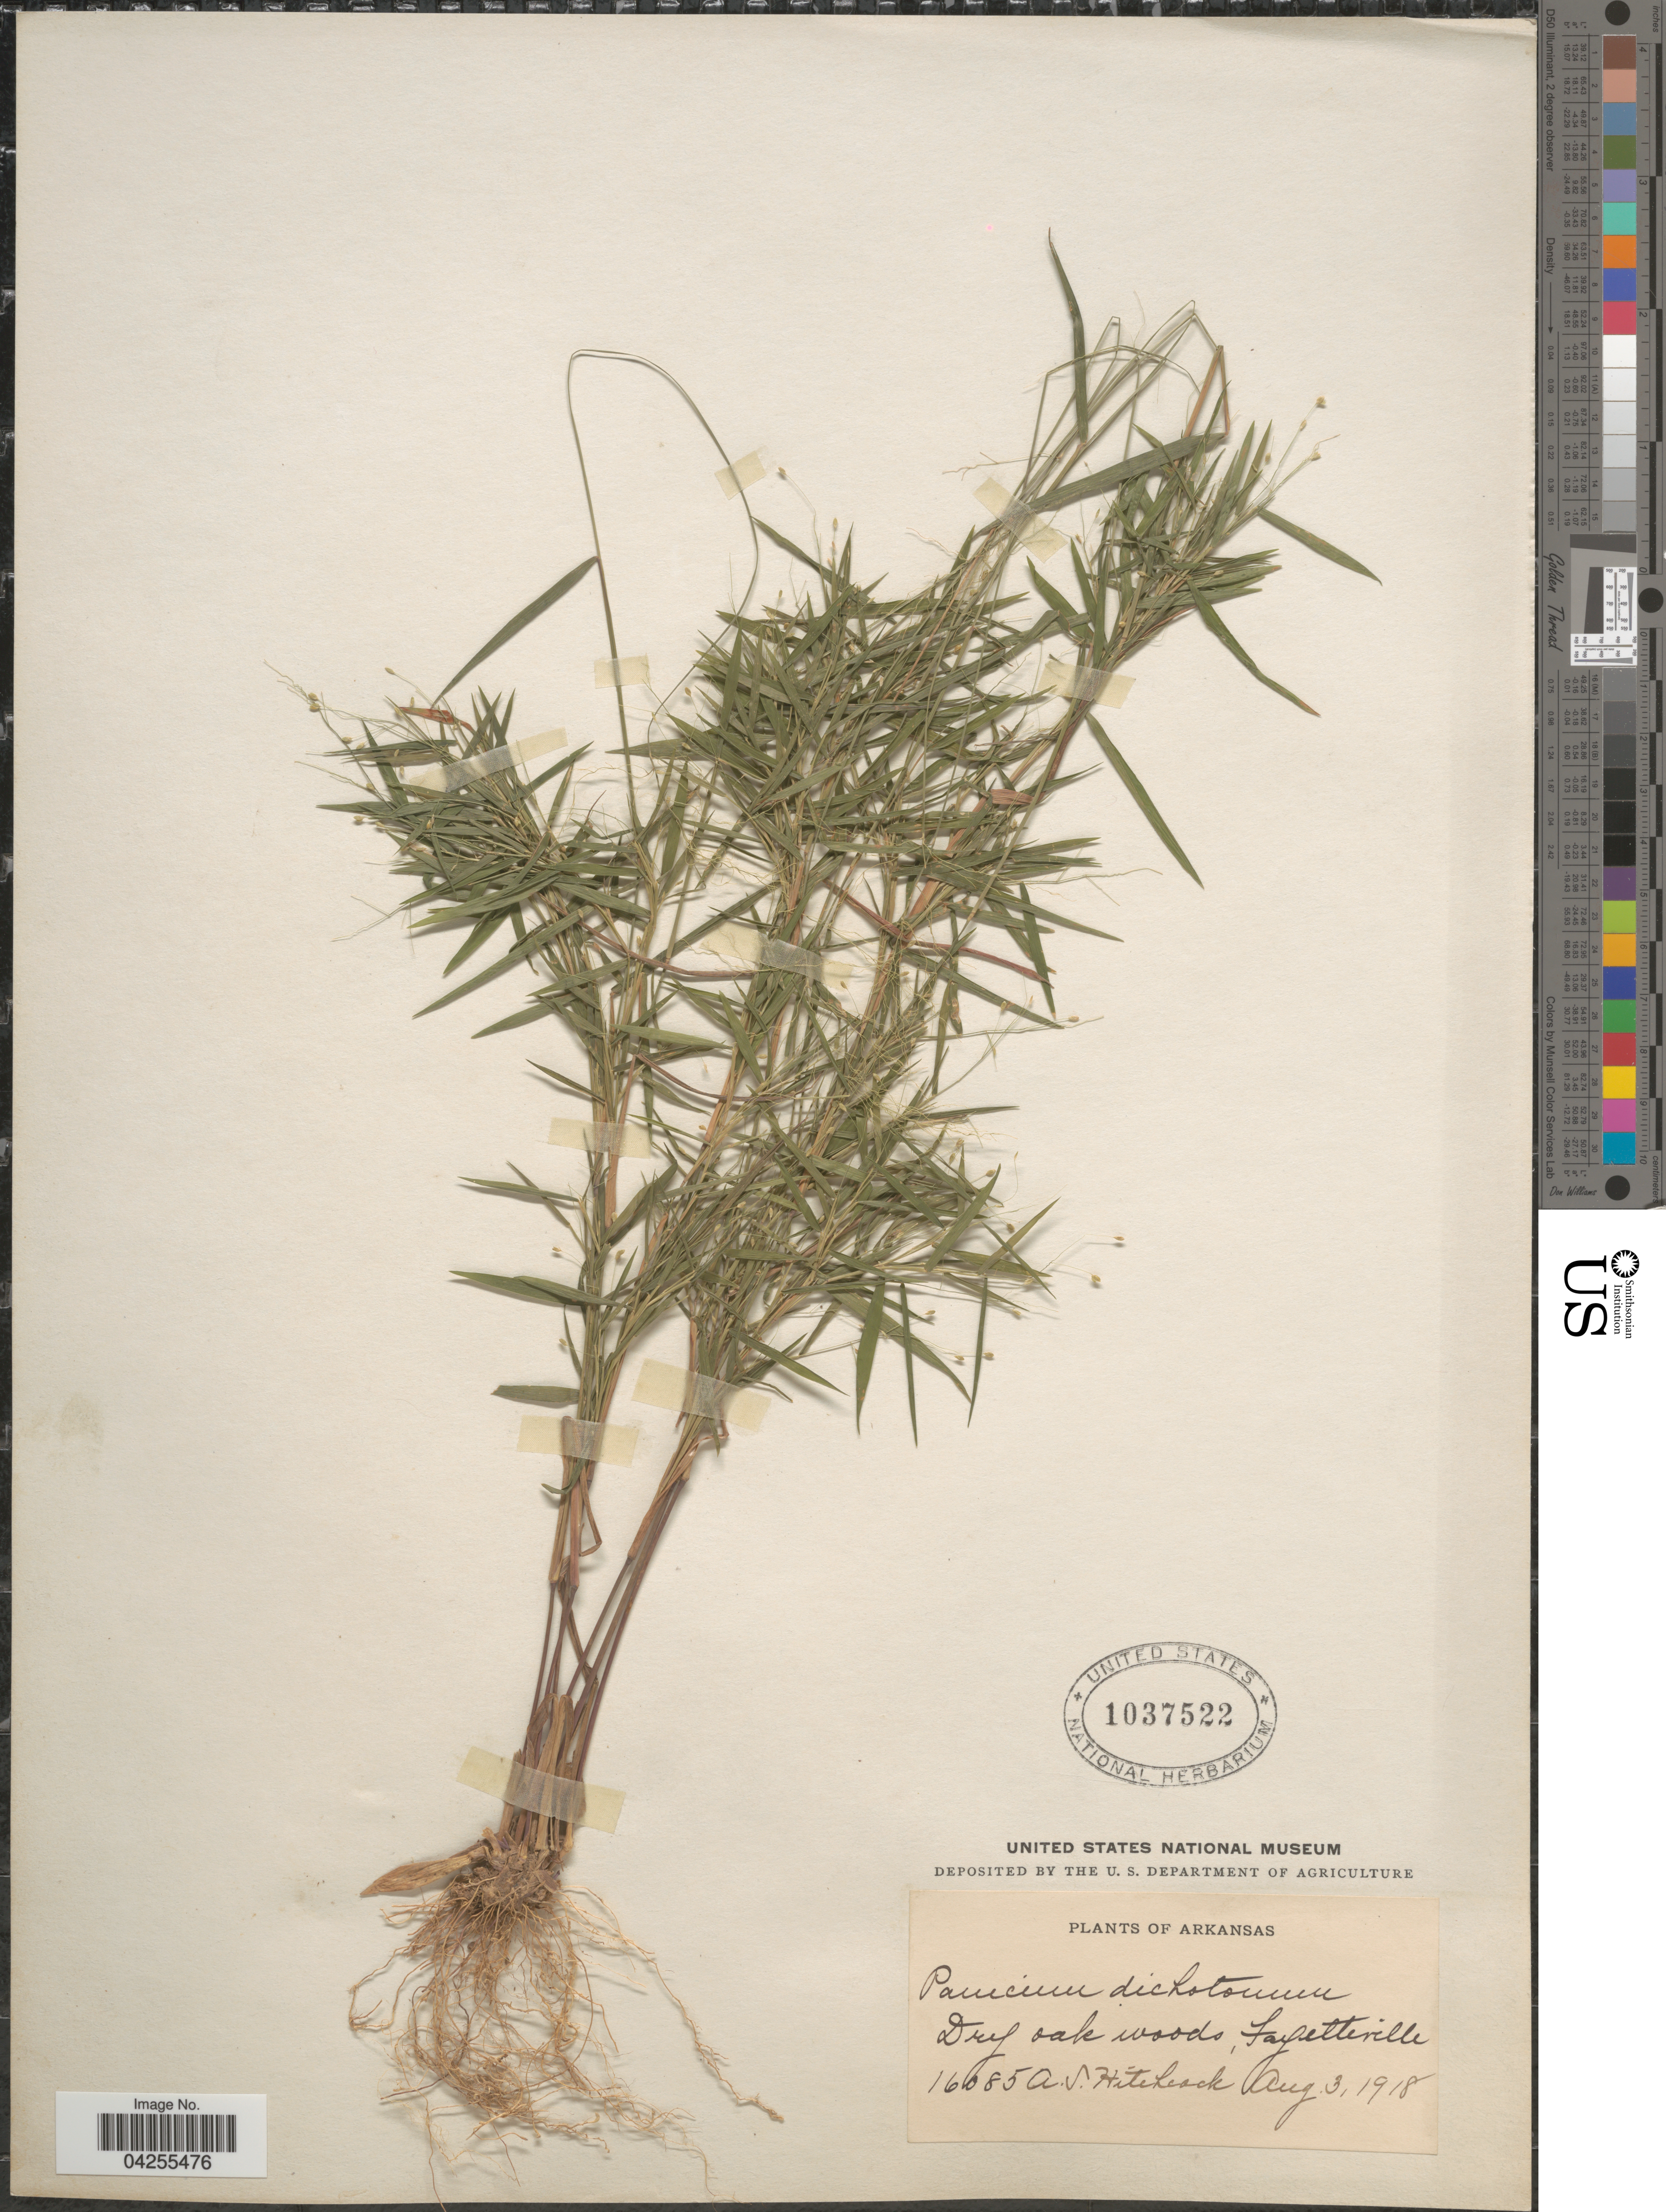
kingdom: Plantae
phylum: Tracheophyta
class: Liliopsida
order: Poales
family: Poaceae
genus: Dichanthelium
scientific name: Dichanthelium dichotomum var. dichotomum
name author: (L.) Gould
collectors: A. S. Hitchcock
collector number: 16085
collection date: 1918-08-03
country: United States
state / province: Arkansas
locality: Dry oak woods, Fayetteville.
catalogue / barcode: US 1037522